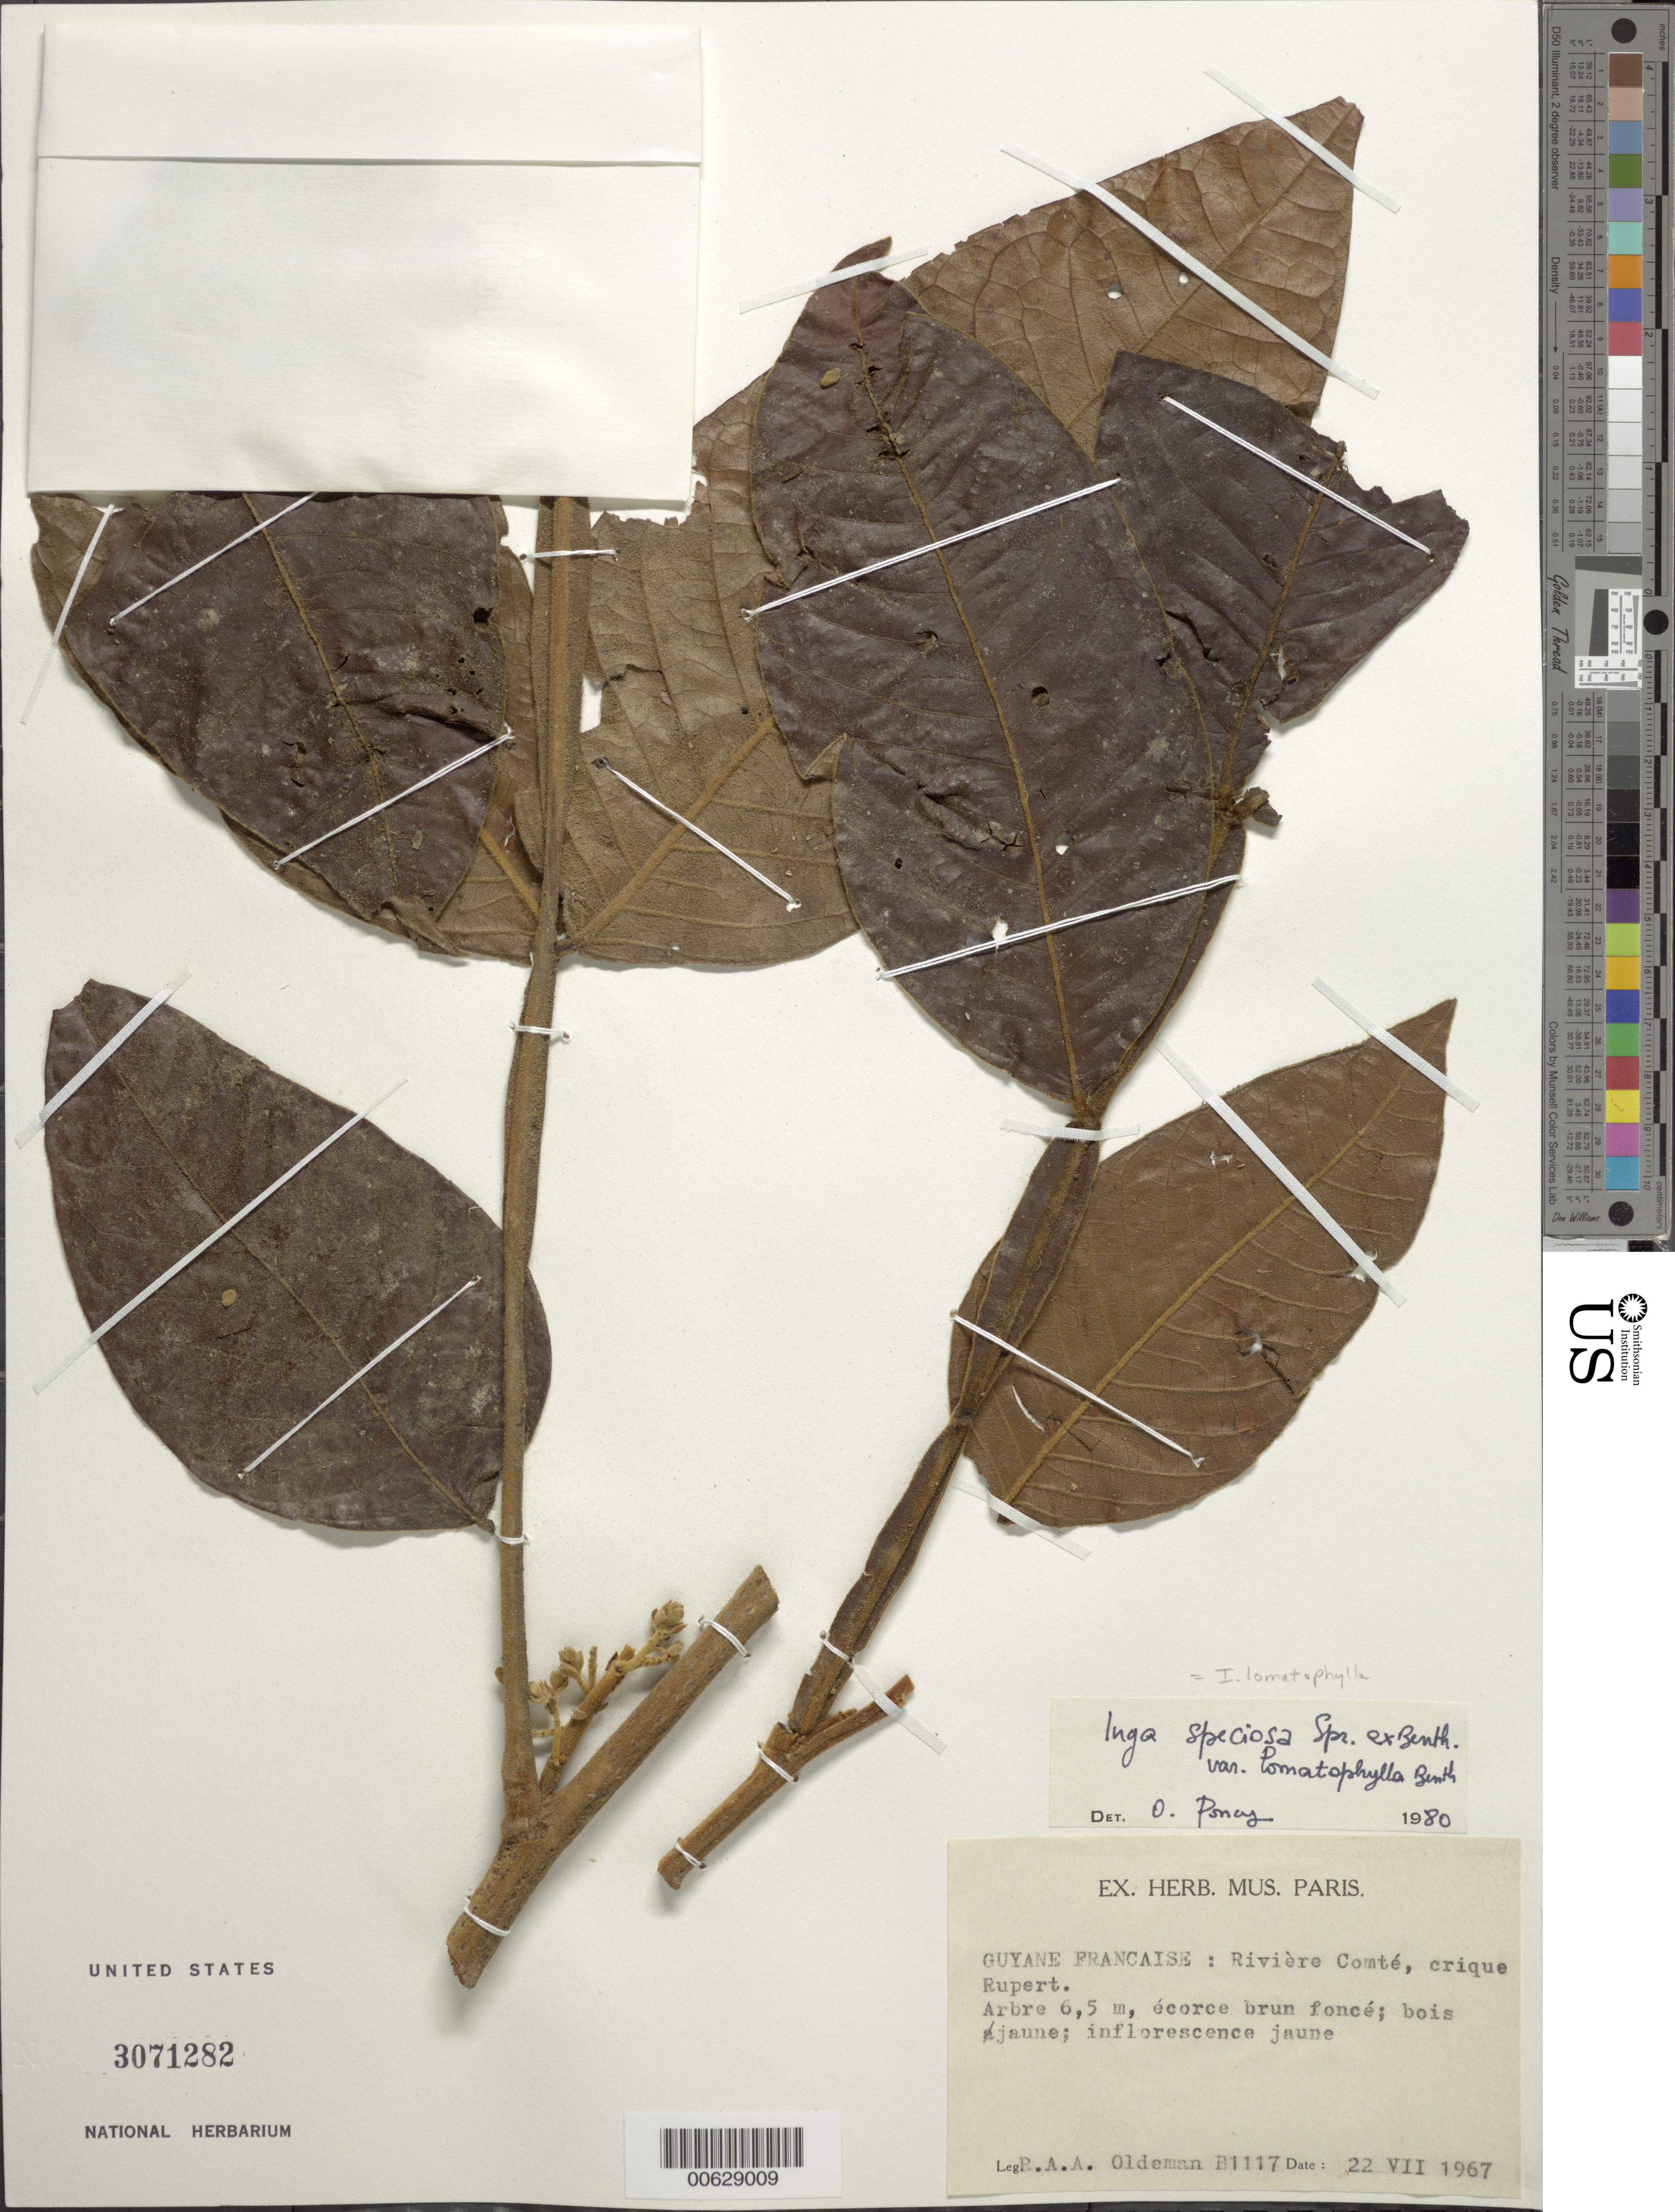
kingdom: Plantae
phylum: Tracheophyta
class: Magnoliopsida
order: Fabales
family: Fabaceae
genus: Inga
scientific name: Inga lomatophylla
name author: (Benth.) Pittier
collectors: R. Oldeman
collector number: B 1117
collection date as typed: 22-Jul-67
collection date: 1967-07-22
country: French Guiana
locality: Crique Rupert, Crique Galibi, Riv. Comté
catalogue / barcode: US 3071282